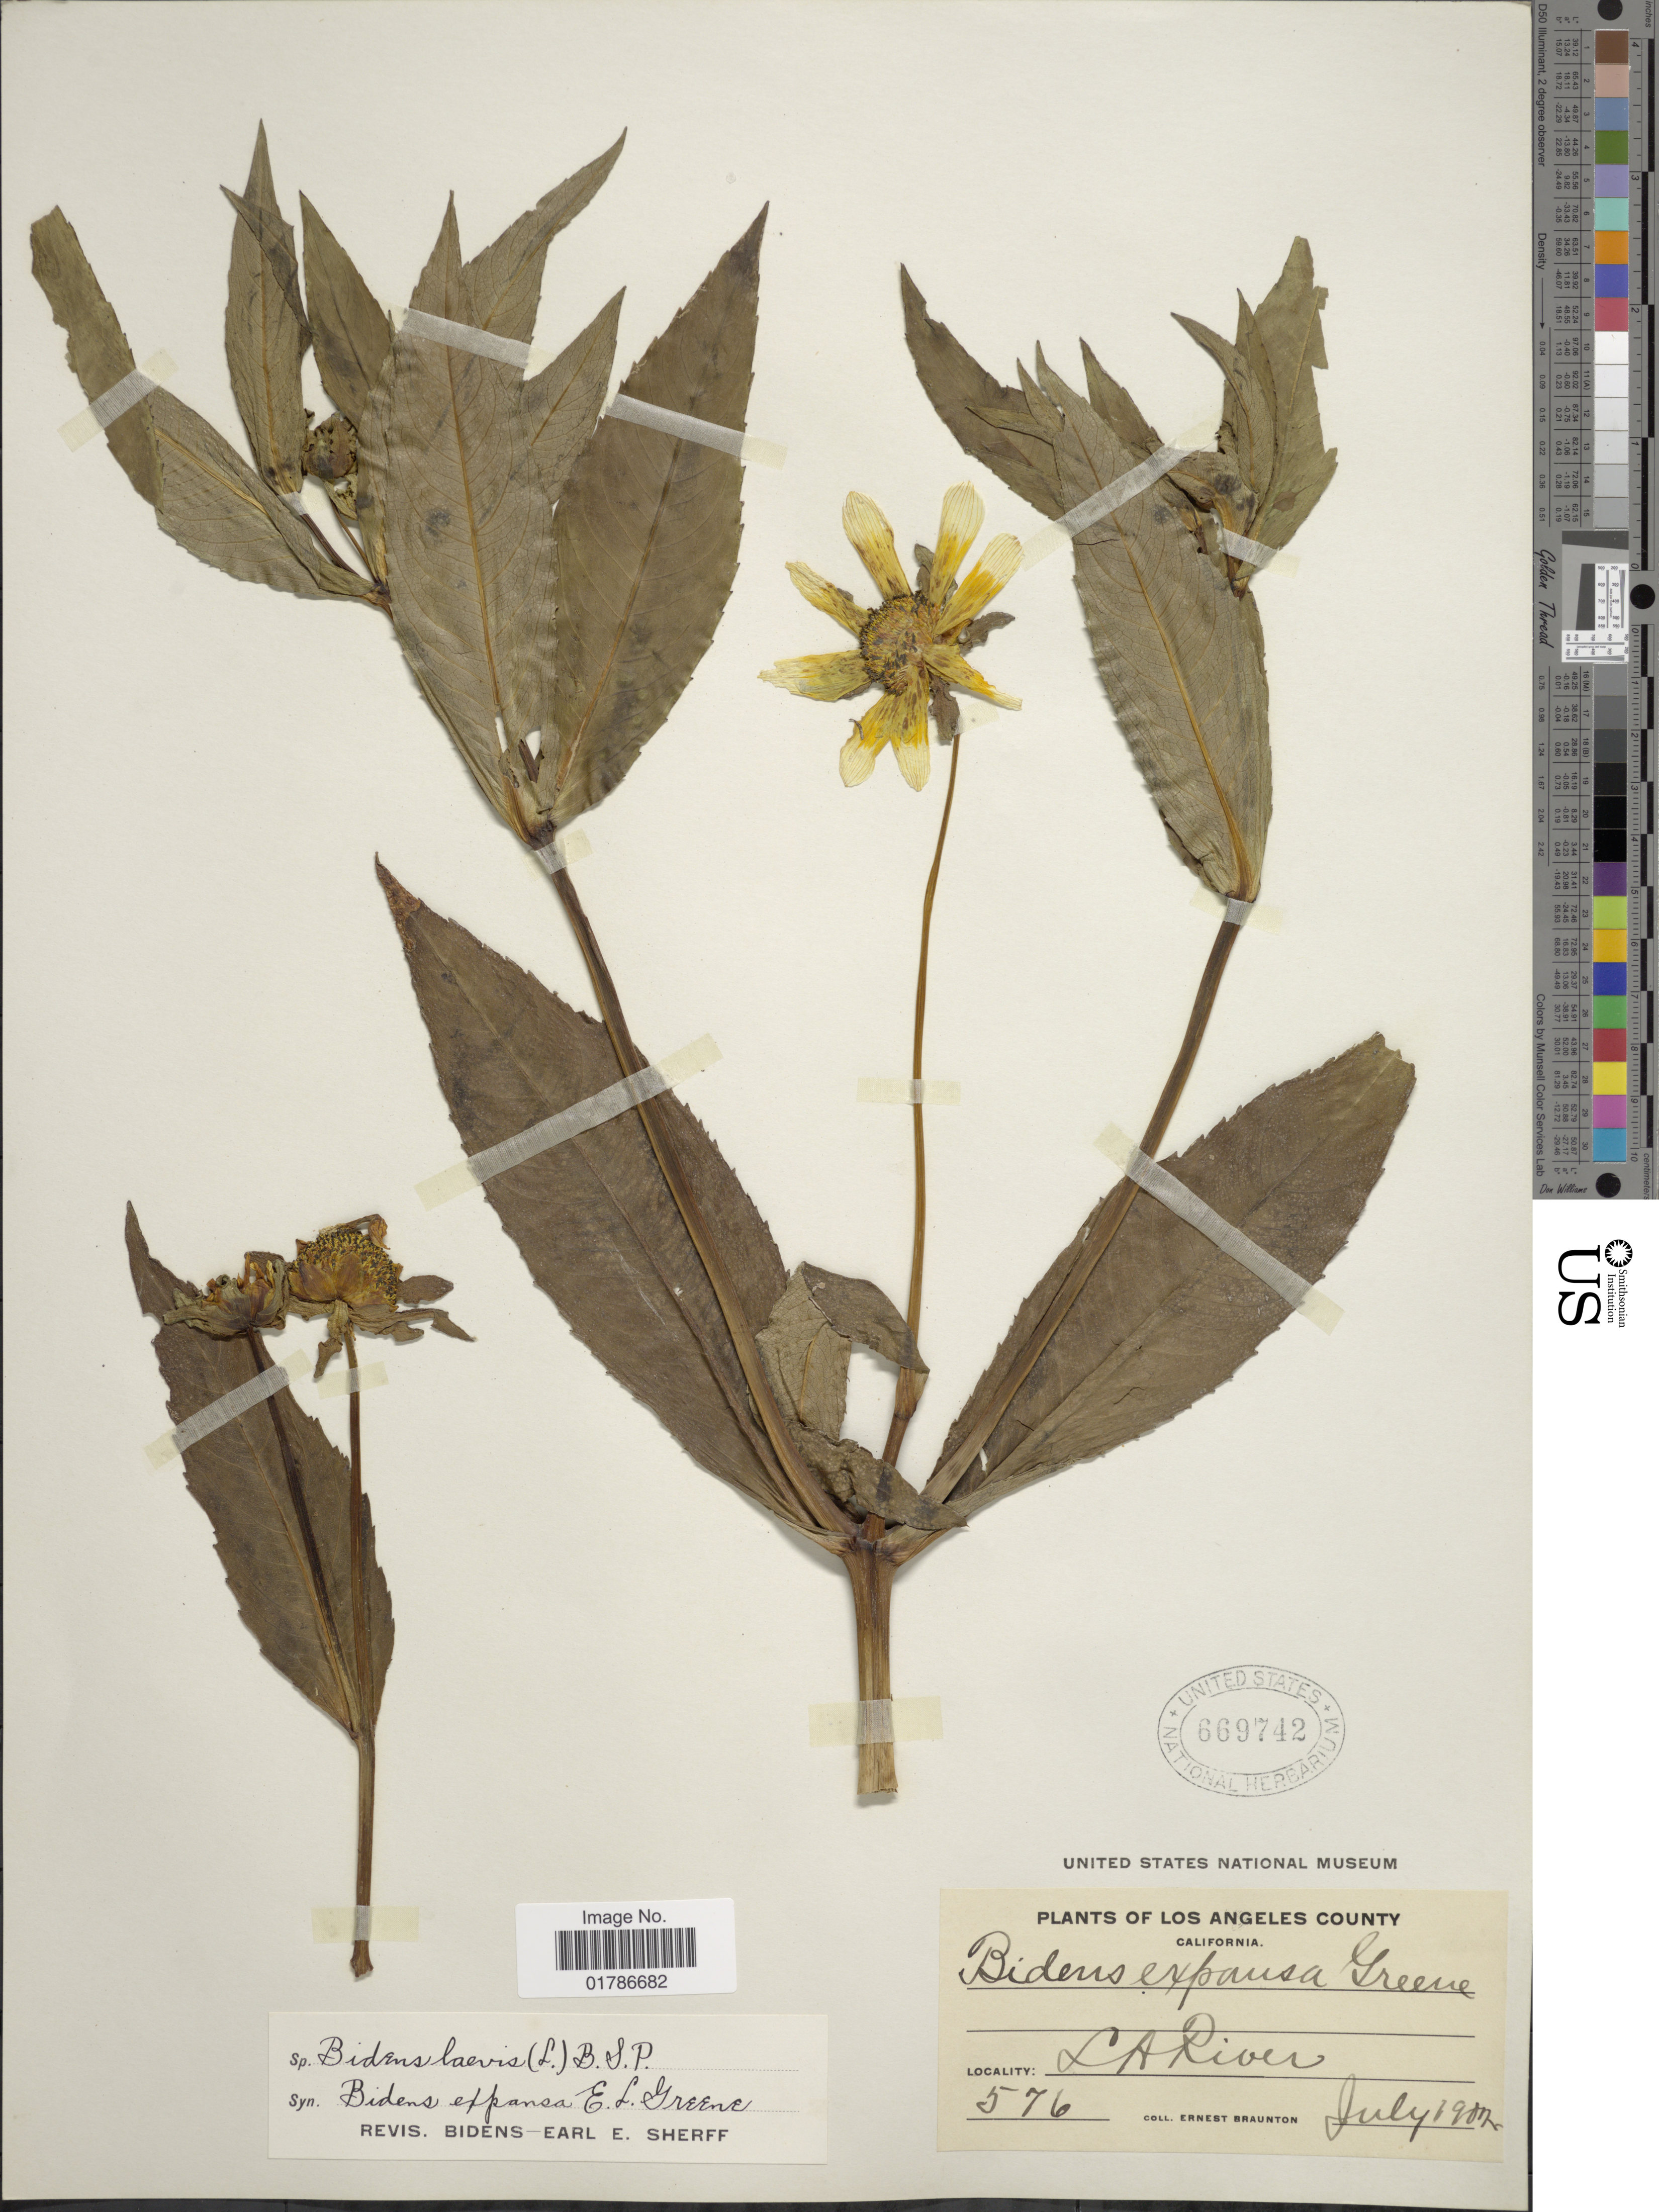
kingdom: Plantae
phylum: Tracheophyta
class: Magnoliopsida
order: Asterales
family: Asteraceae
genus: Bidens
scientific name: Bidens laevis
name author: (L.) Britton, Stearns & Poggenb.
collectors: E. Braunton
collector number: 576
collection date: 1902-07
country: United States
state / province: California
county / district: Los Angeles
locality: Los Angeles County, LA River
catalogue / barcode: US 669742